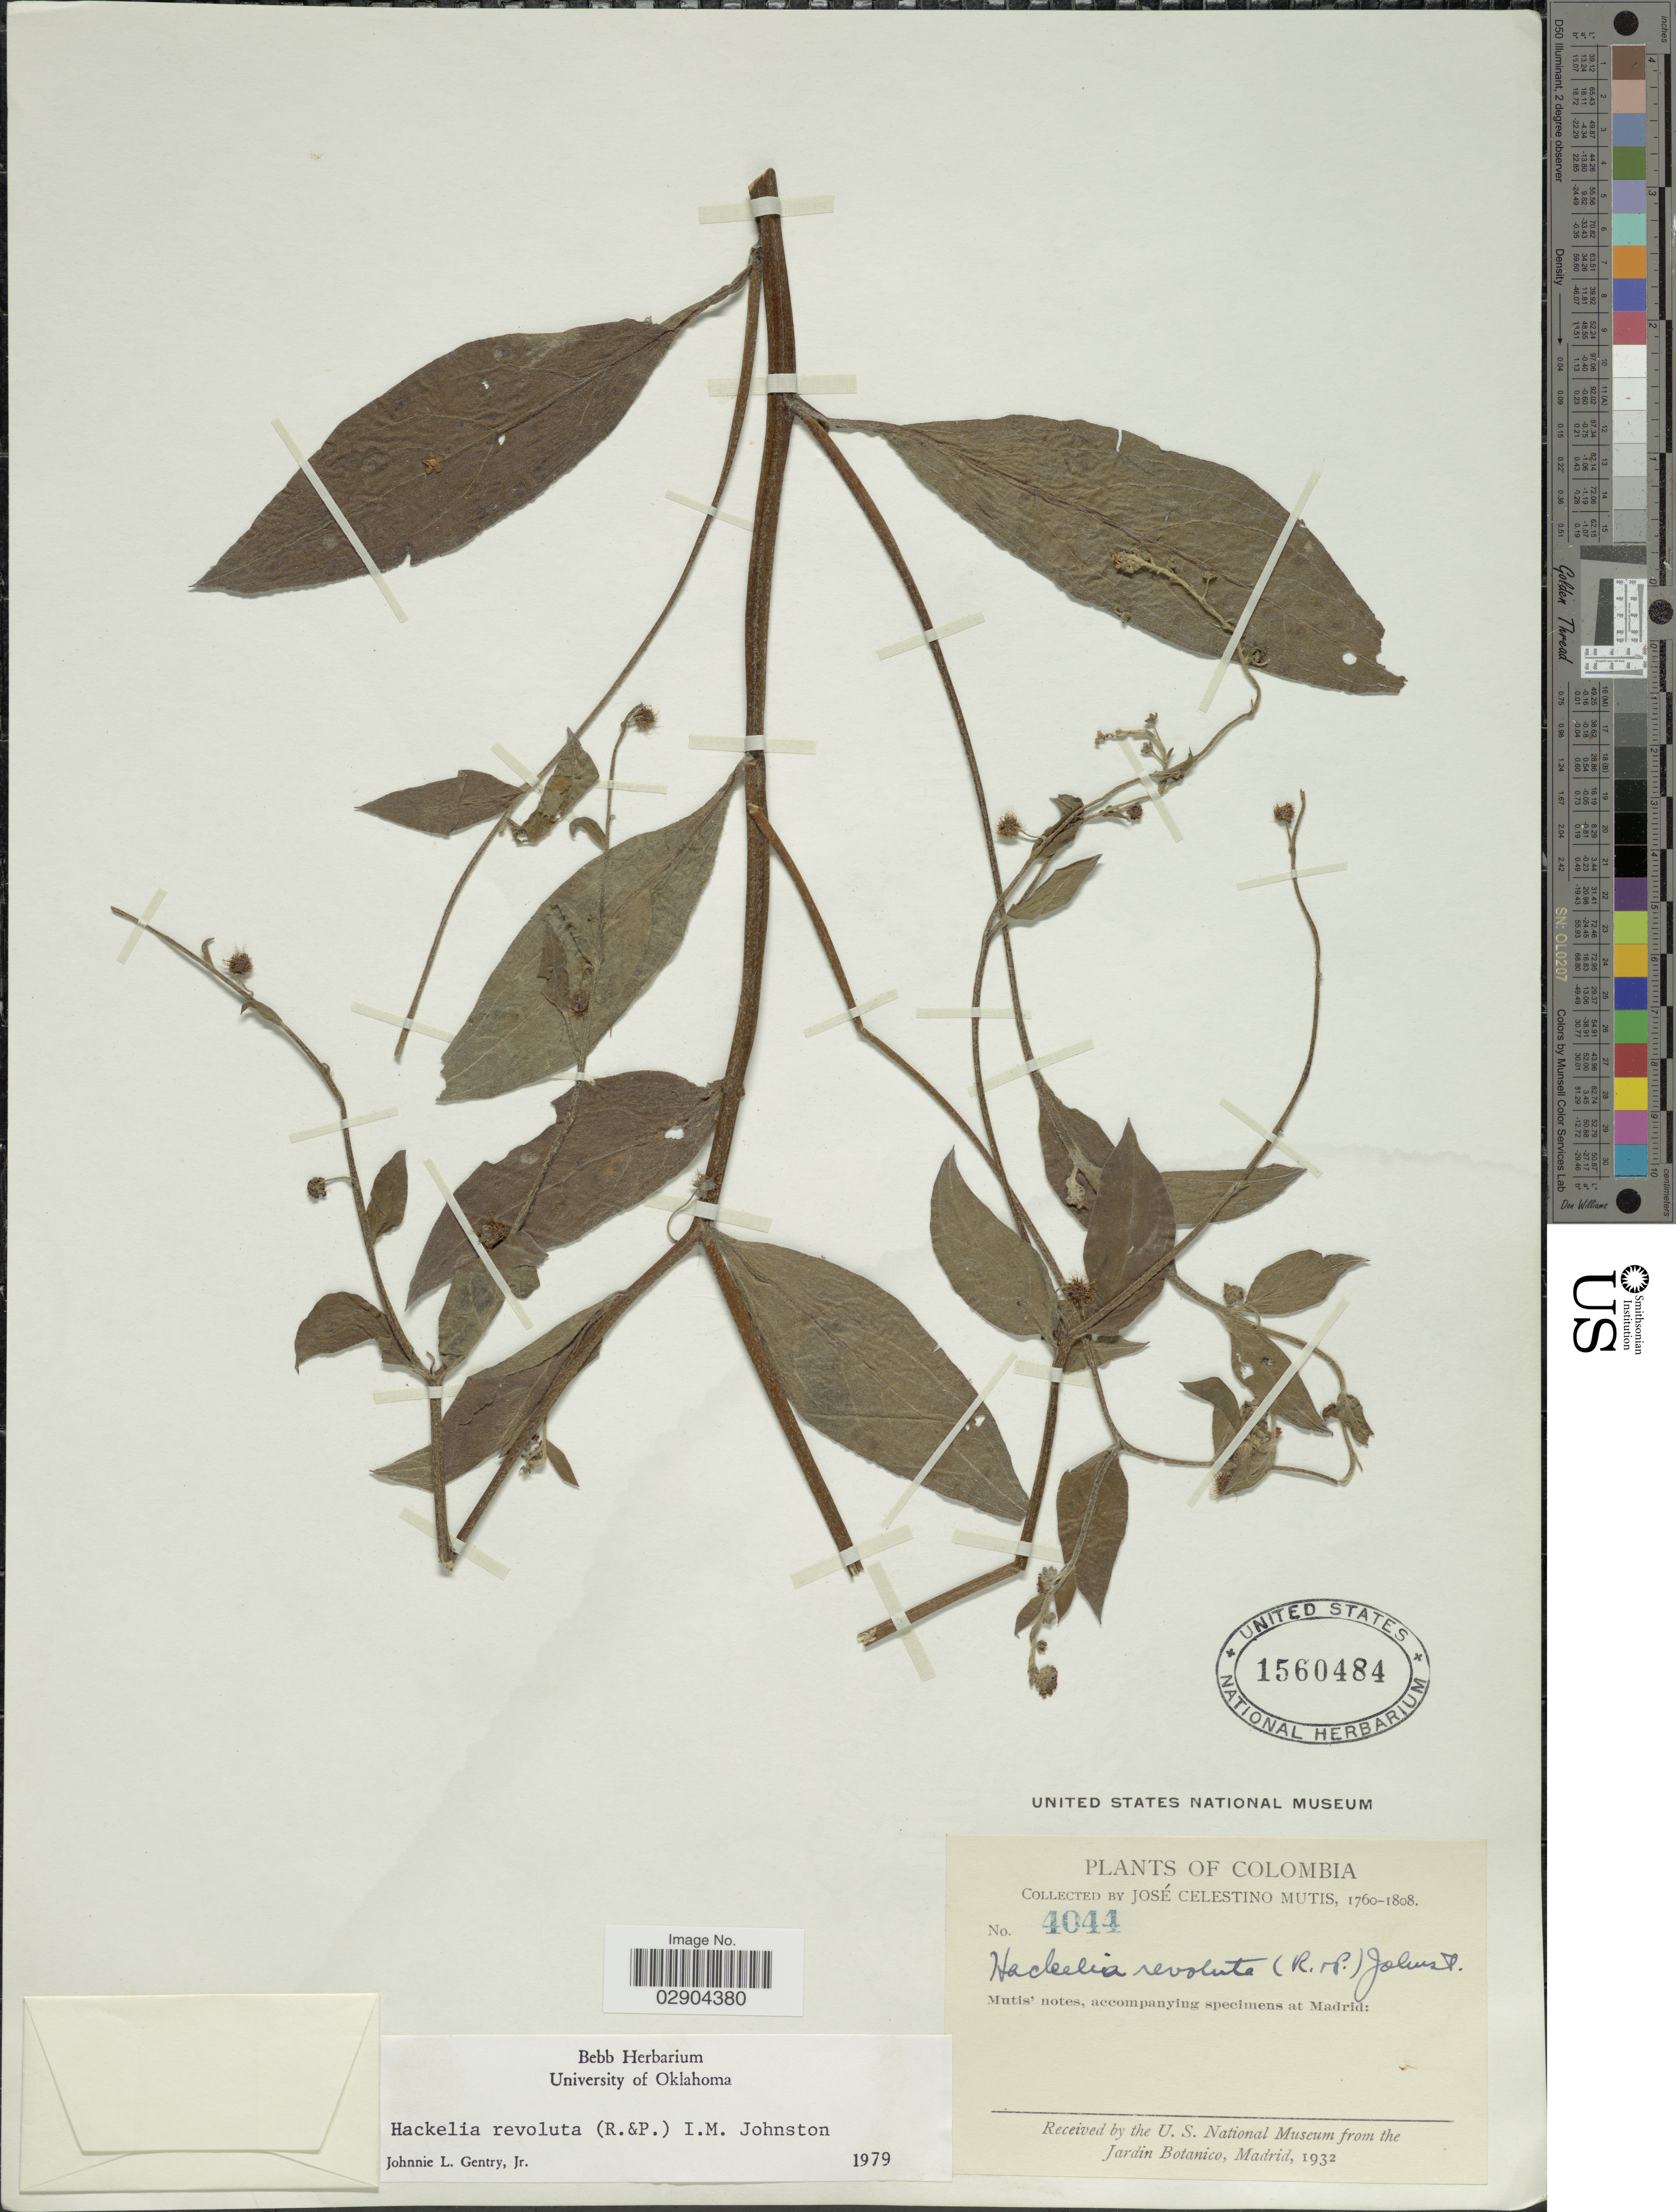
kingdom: Plantae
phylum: Tracheophyta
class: Magnoliopsida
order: Boraginales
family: Boraginaceae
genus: Hackelia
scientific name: Hackelia revoluta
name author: (Ruiz & Pav.) I.M. Johnst.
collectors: J. C. B. Mutis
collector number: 4044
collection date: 1760/1808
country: Colombia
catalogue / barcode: US 1560484